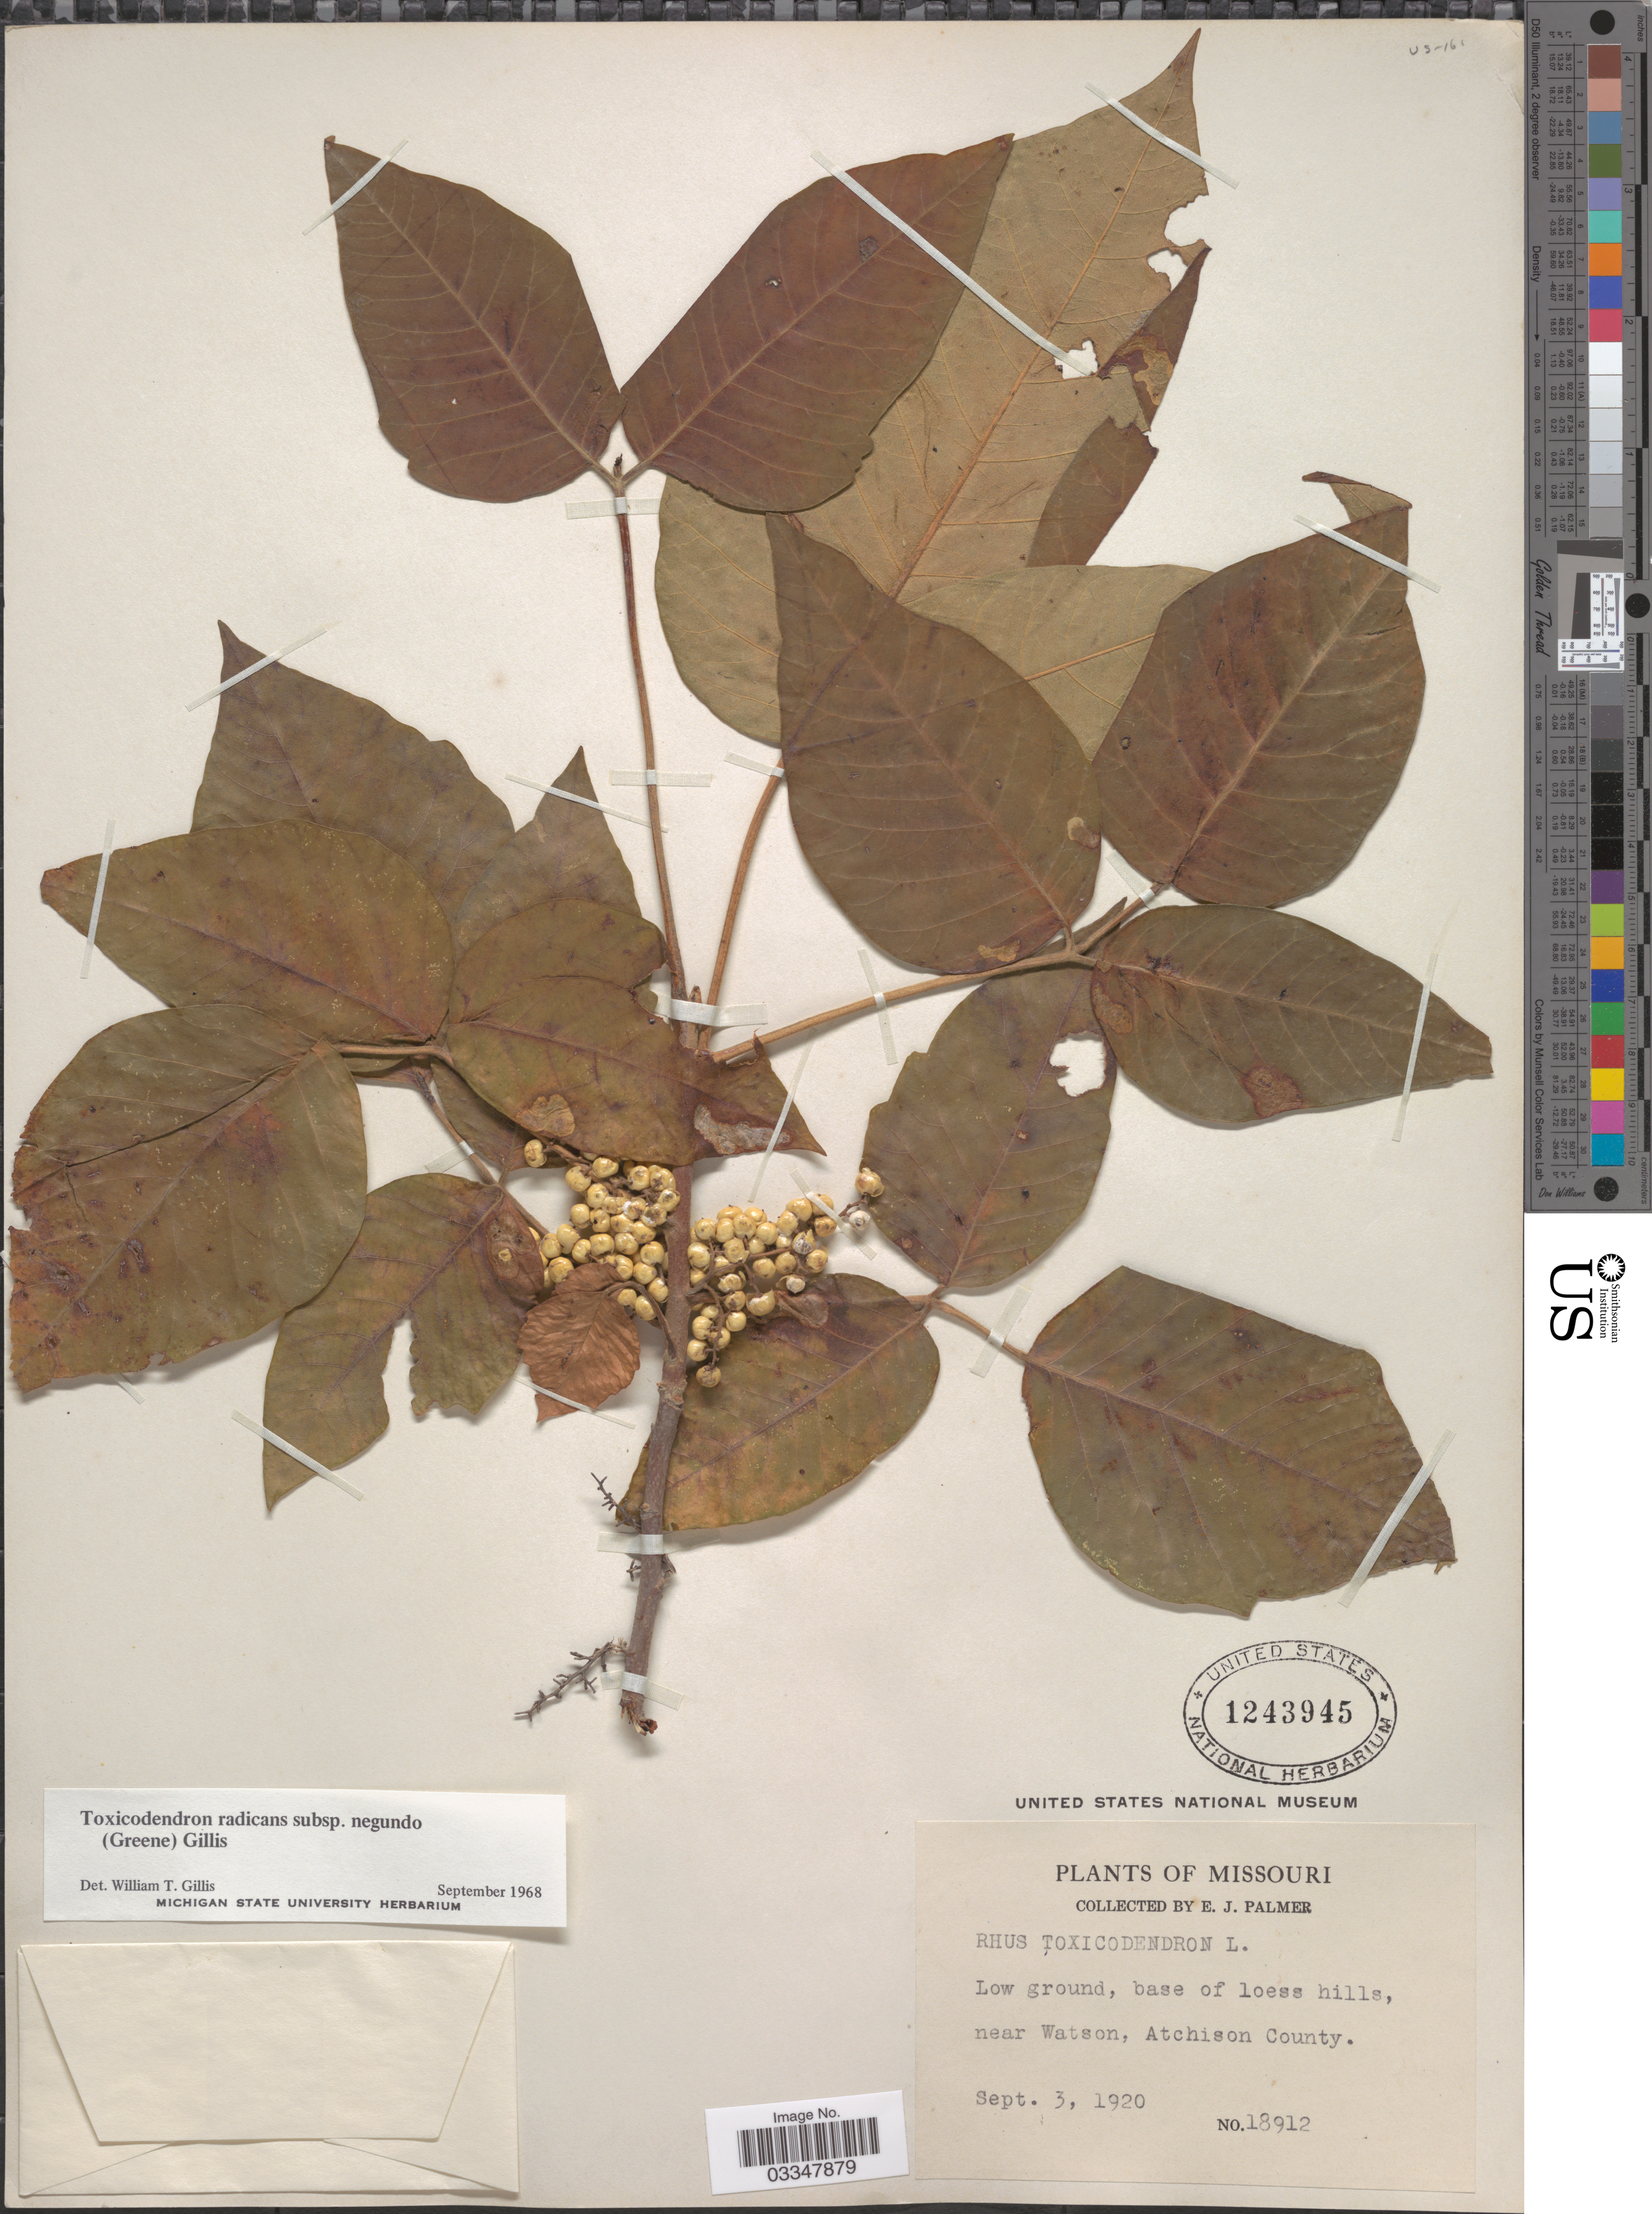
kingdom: Plantae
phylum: Tracheophyta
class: Magnoliopsida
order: Sapindales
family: Anacardiaceae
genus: Toxicodendron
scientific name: Toxicodendron radicans subsp. negundo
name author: (Greene) Gillis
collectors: E. J. Palmer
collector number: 18912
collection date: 1920-09-03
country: United States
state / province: Missouri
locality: Low ground, base of loess hills, near Watson, Atchison County.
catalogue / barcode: US 1243945